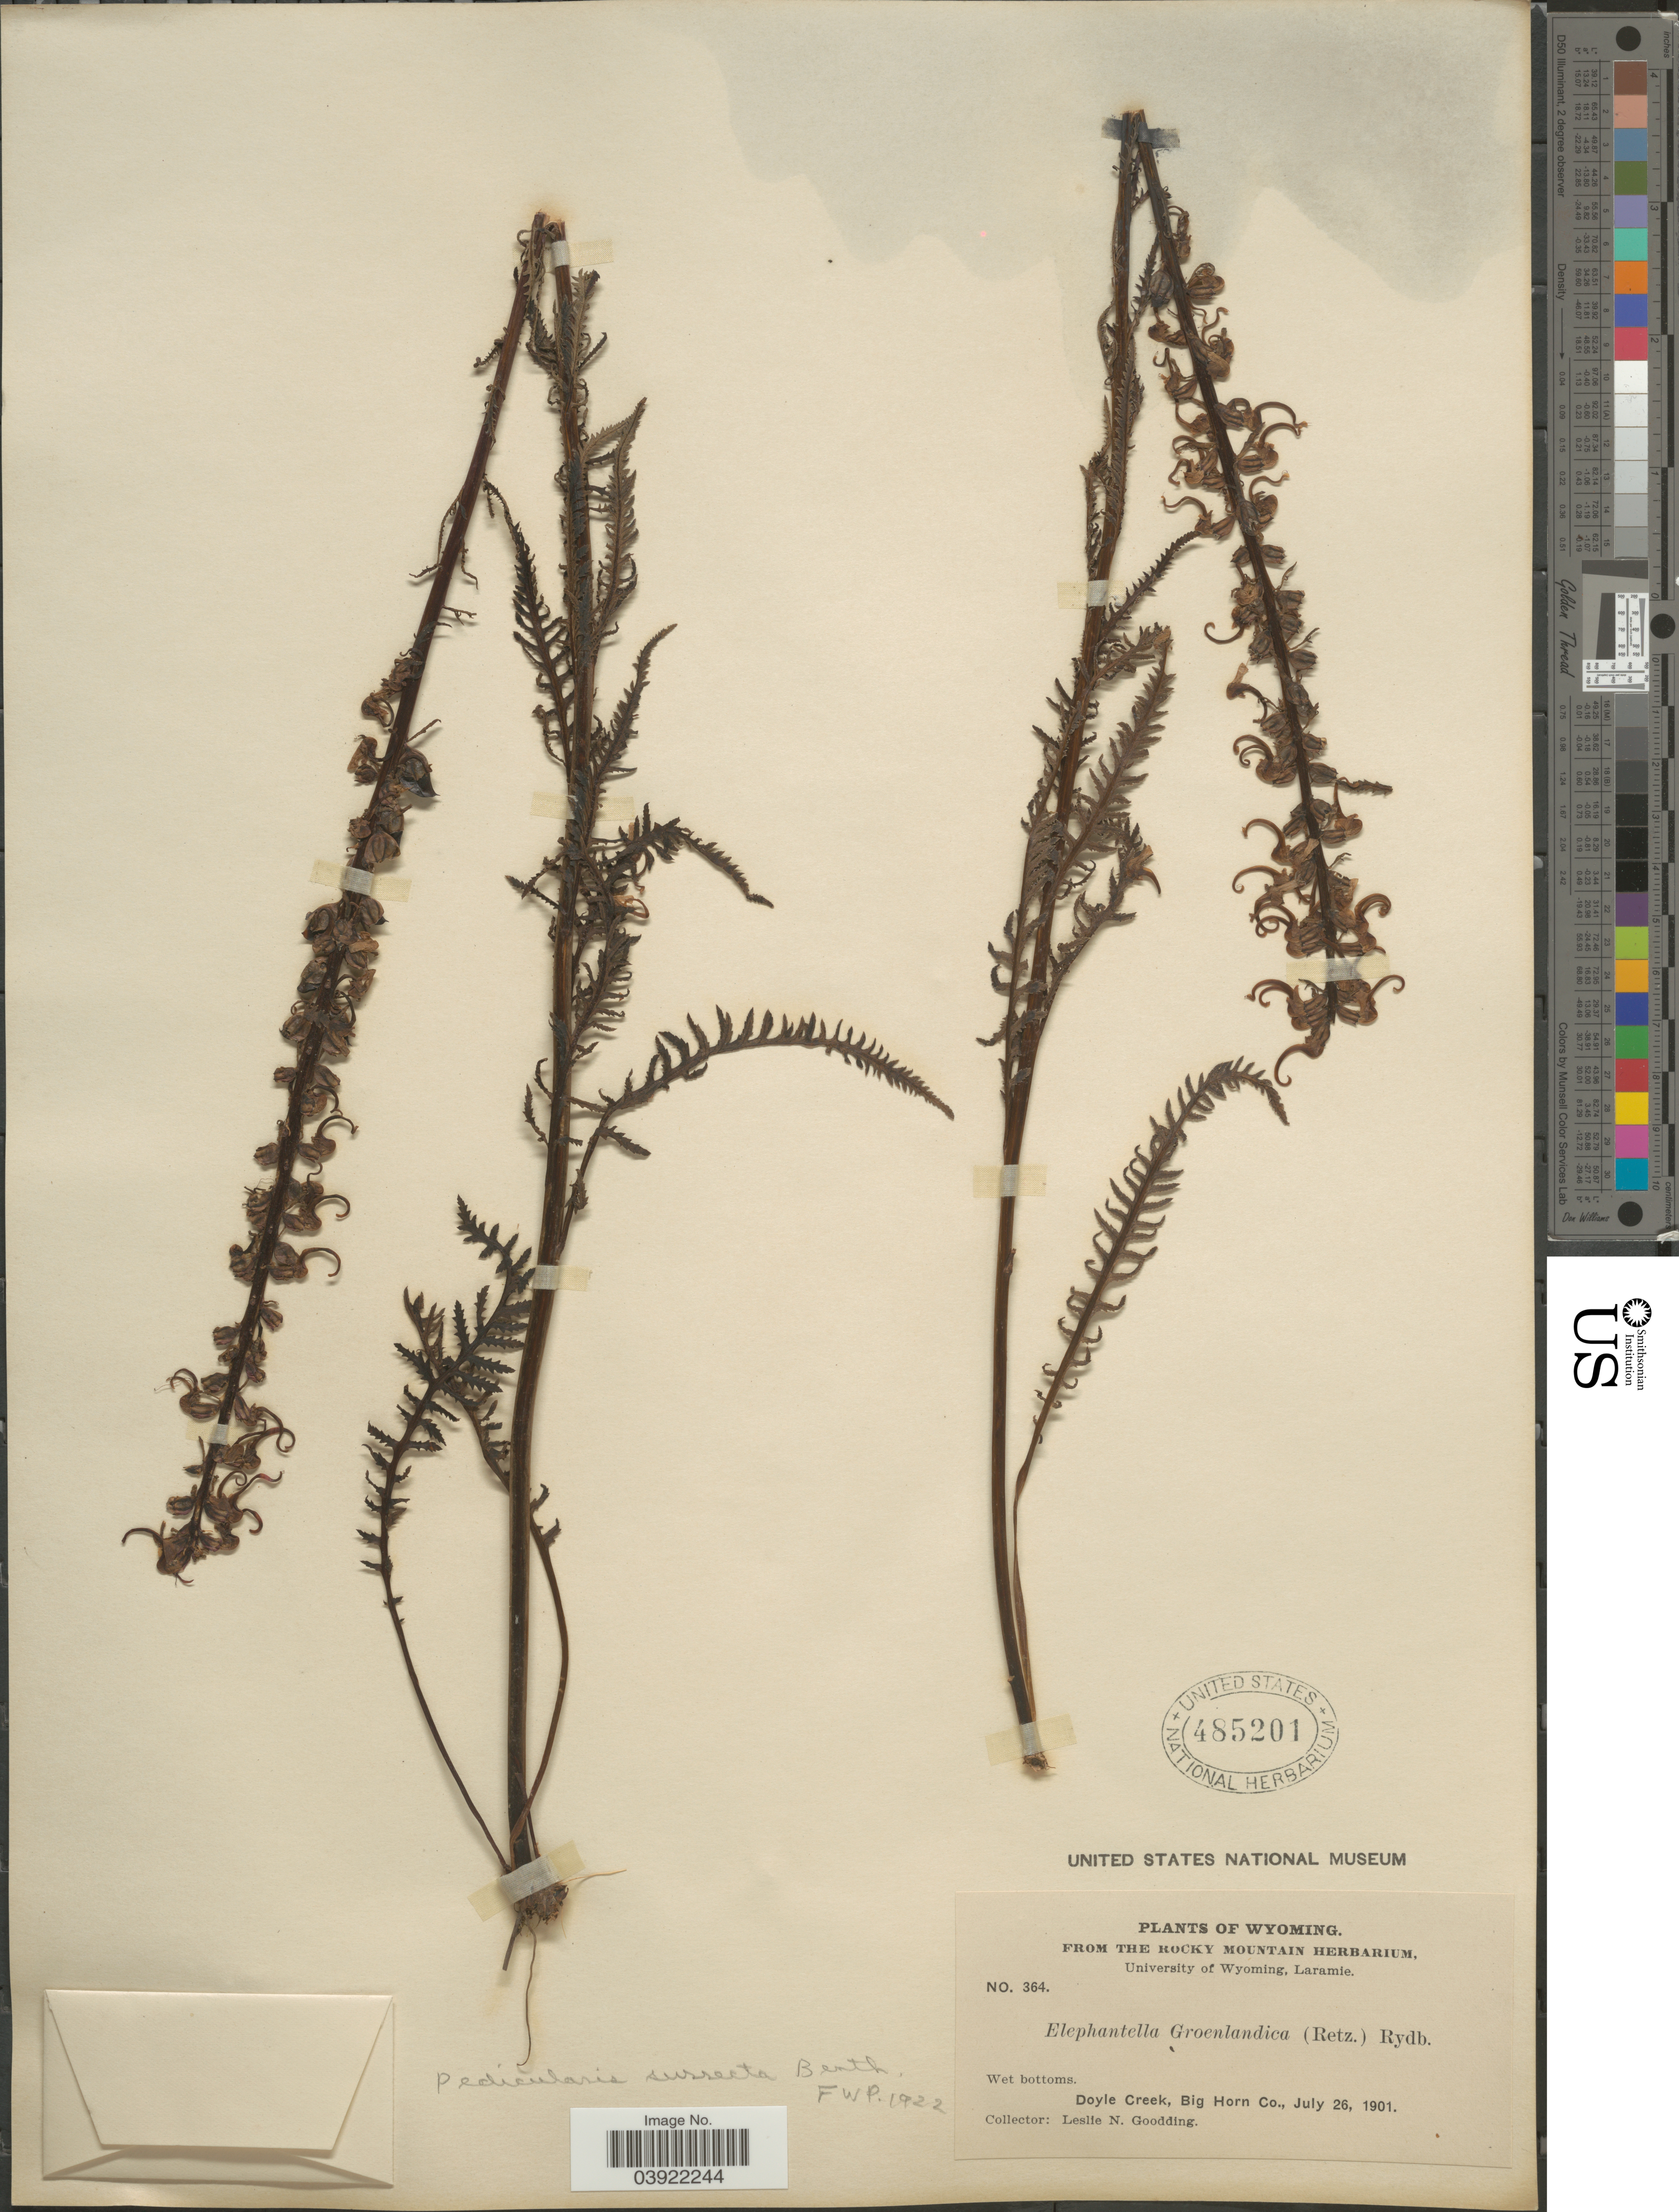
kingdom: Plantae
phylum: Tracheophyta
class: Magnoliopsida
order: Lamiales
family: Orobanchaceae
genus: Pedicularis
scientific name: Pedicularis groenlandica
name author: Retz.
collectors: L. N. Goodding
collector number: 364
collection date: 1901-07-26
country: United States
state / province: Wyoming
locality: Doyle Creek, Big Horn Co.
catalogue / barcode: US 485201